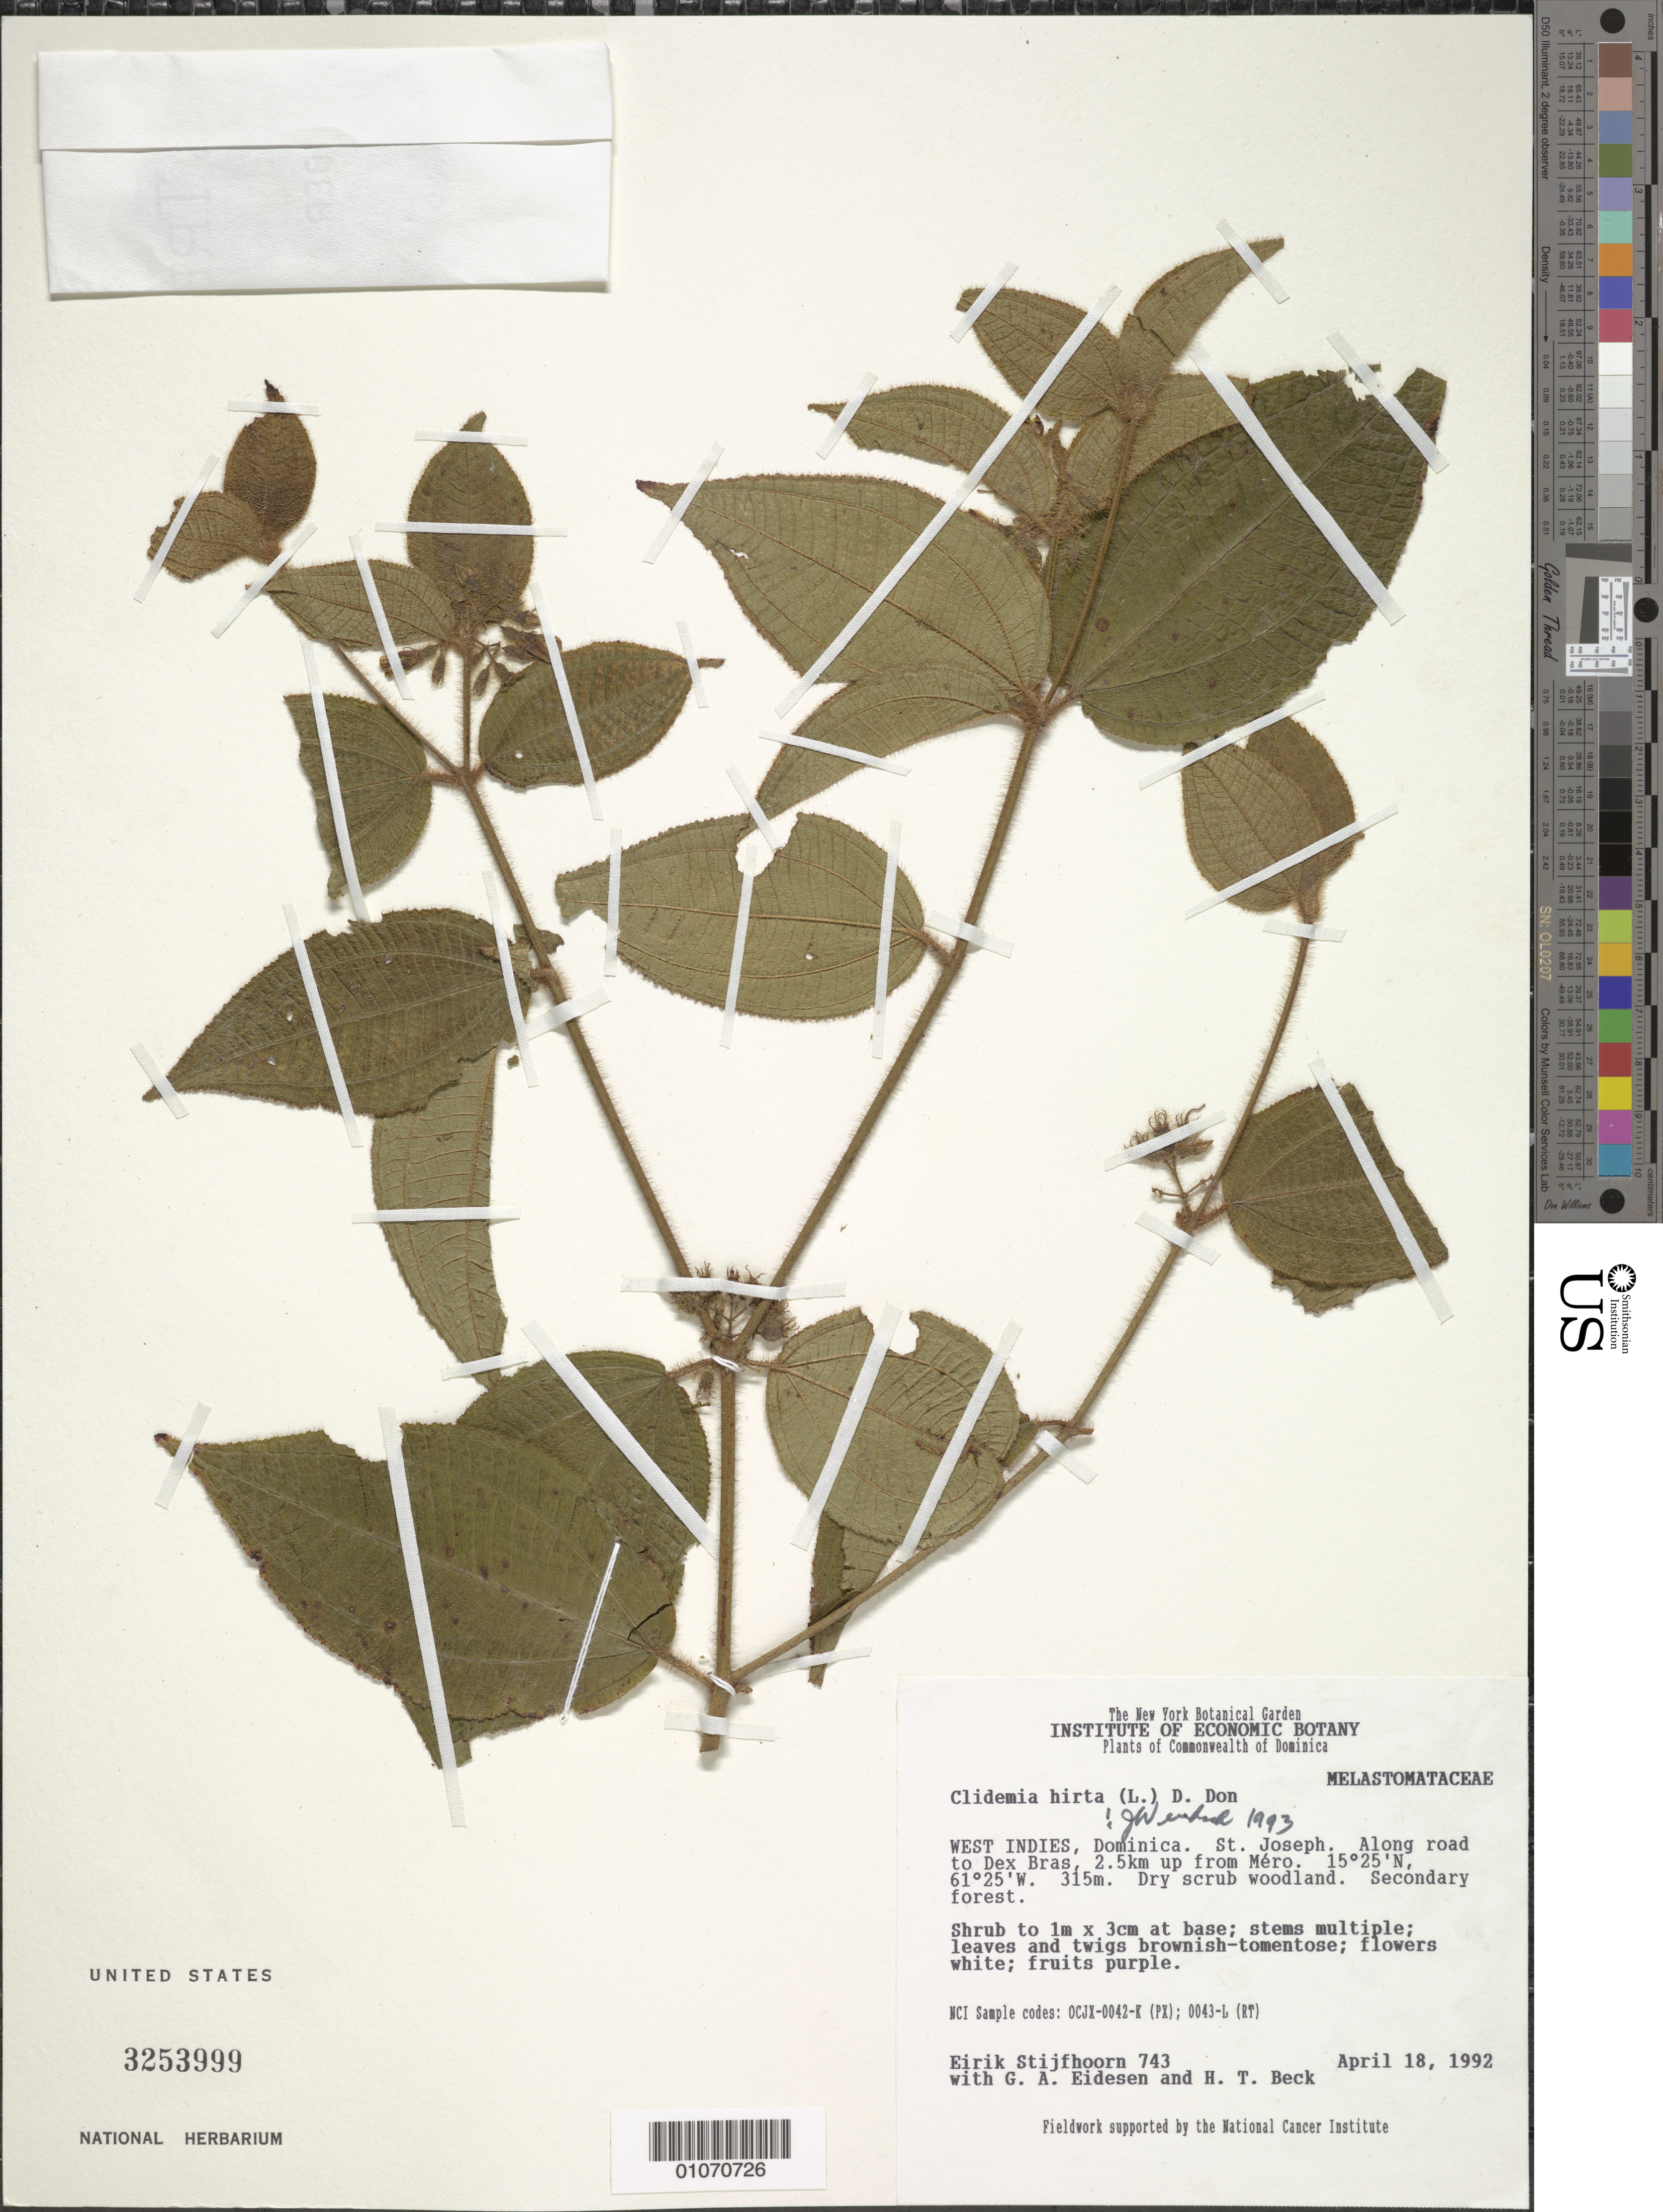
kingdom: Plantae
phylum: Tracheophyta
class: Magnoliopsida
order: Myrtales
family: Melastomataceae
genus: Clidemia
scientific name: Clidemia hirta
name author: (L.) D. Don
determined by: Wurdack, John J., (US), US (UNITED STATES)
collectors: E. Stijfhoorn, G. Eidesen & H. T. Beck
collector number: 743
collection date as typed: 18 Apr 1992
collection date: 1992-04-18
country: Dominica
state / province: St. Joseph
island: Dominica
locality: Dex Bras, 2.5 km up from Méro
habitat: Dry scrub woodland. Secondary forest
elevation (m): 315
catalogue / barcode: US 3253999